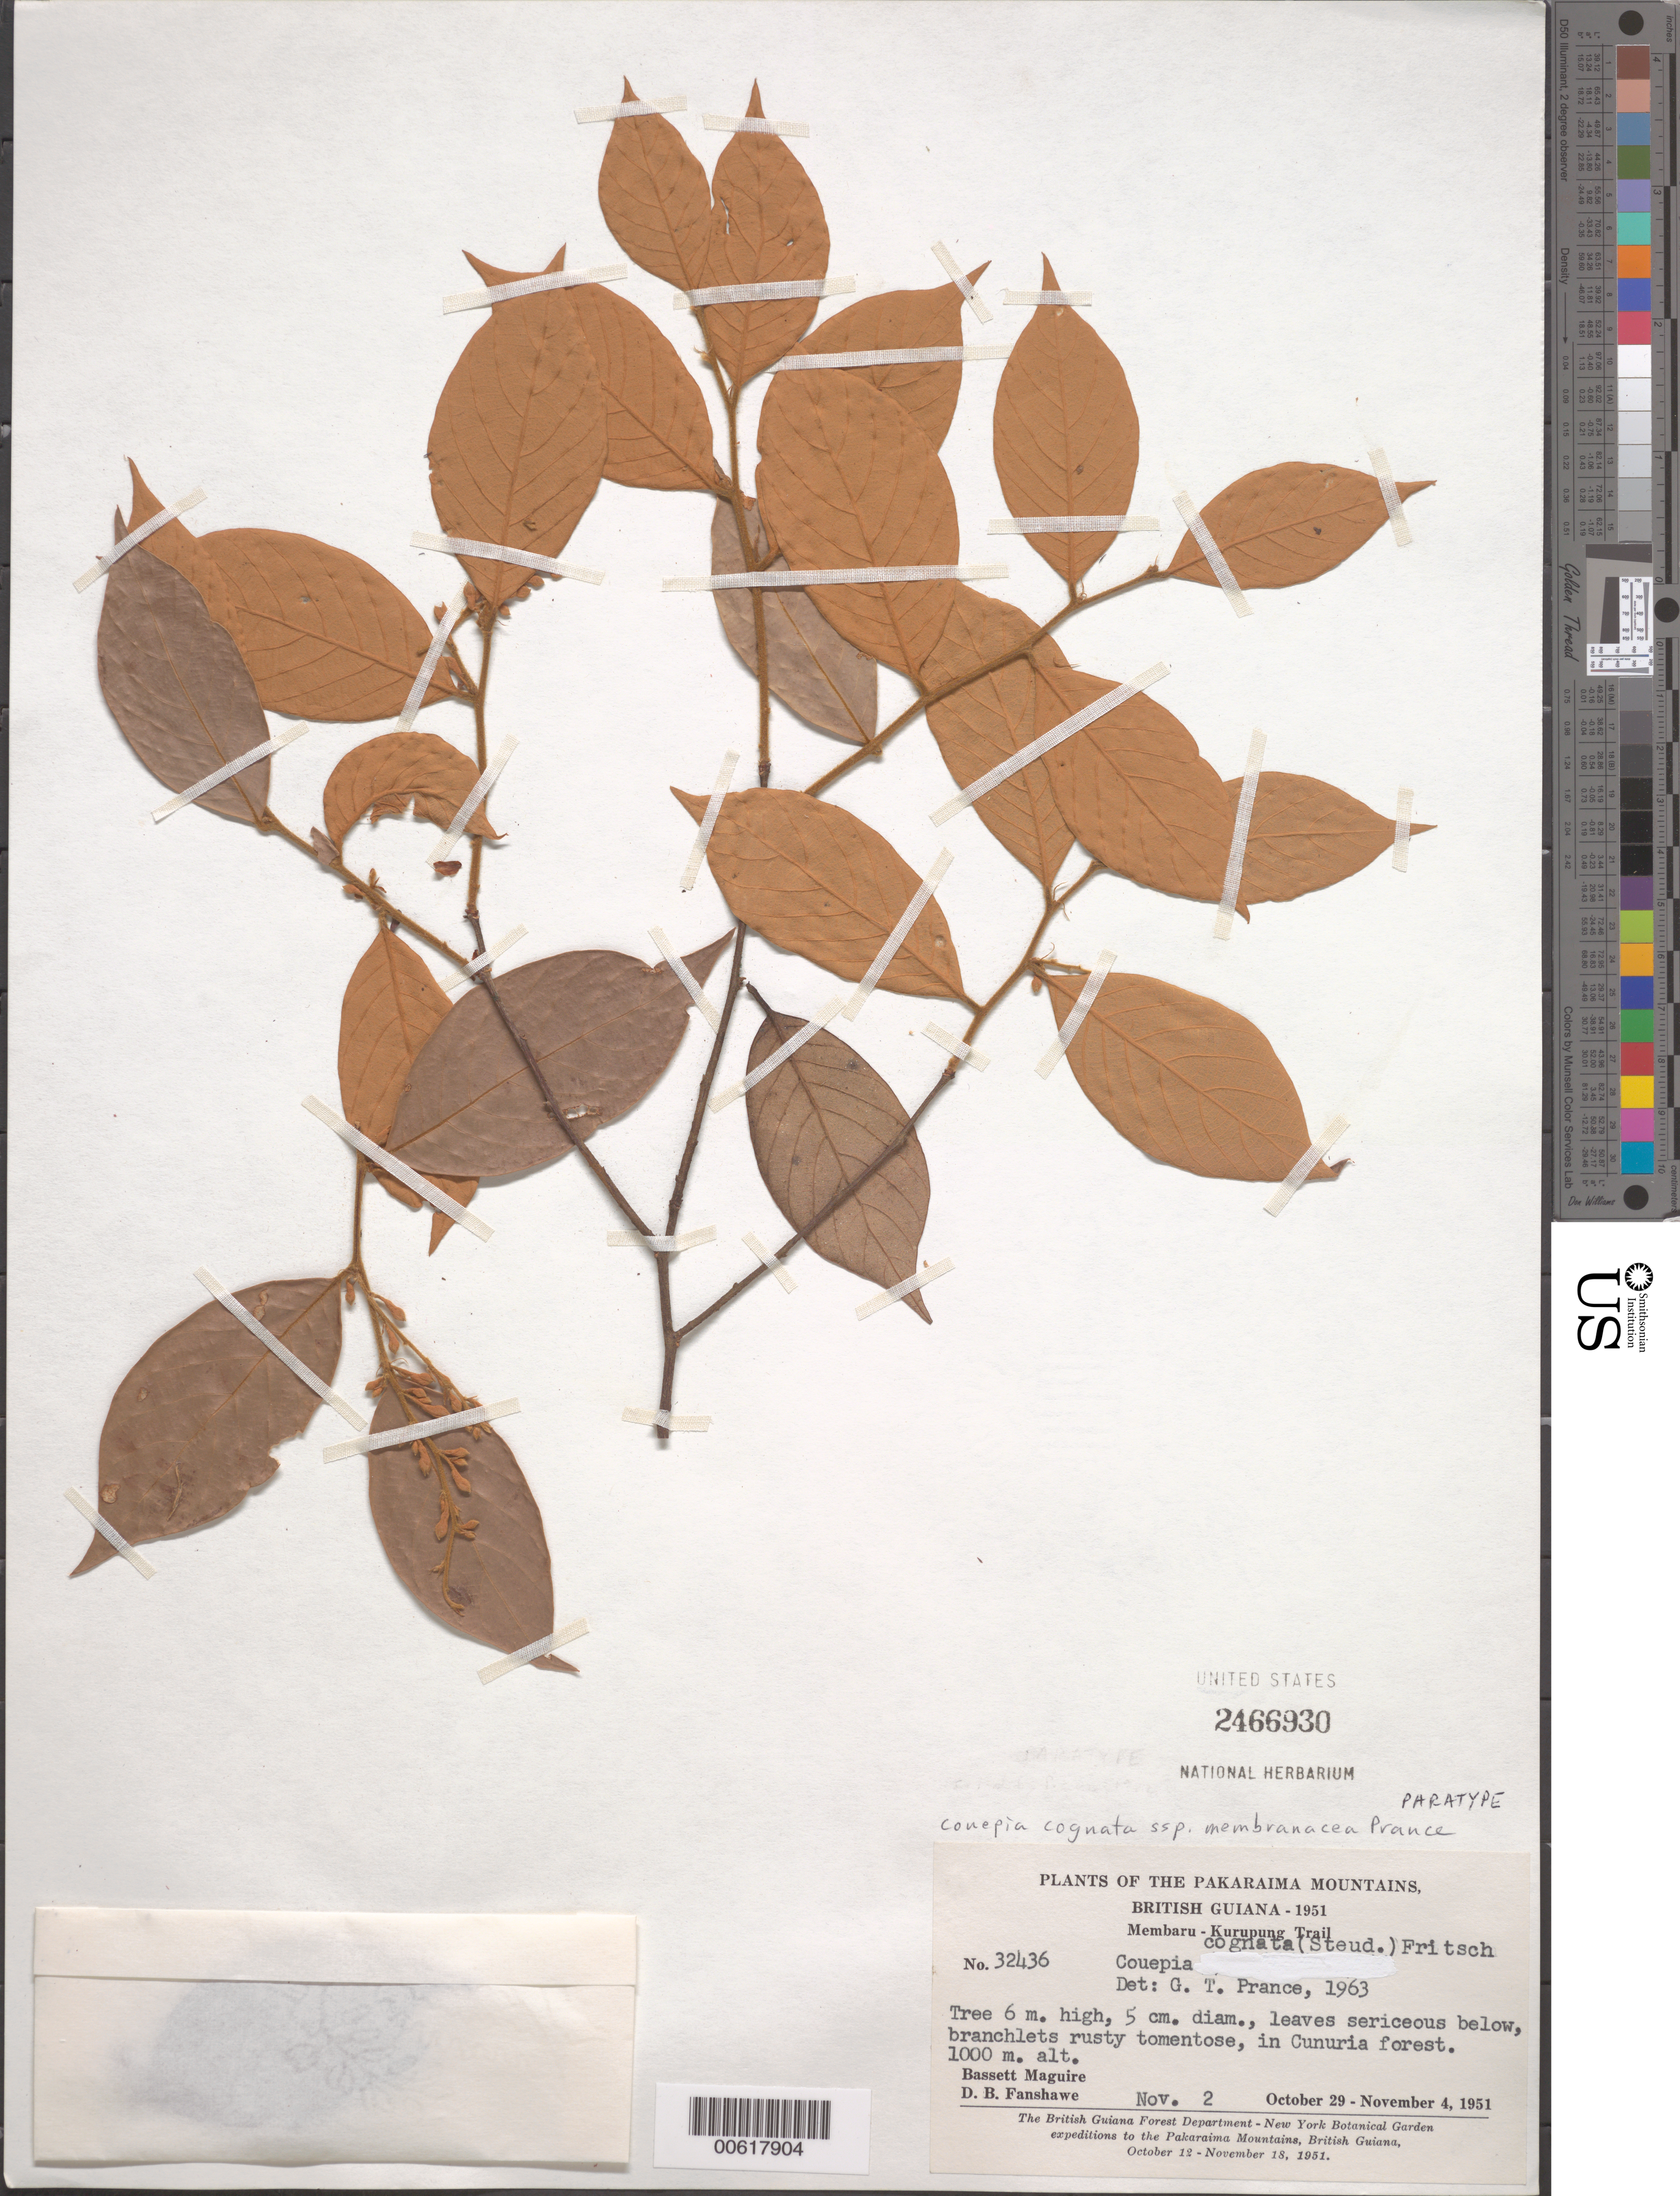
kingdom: Plantae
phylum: Tracheophyta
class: Magnoliopsida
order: Malpighiales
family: Chrysobalanaceae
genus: Gaulettia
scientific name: Gaulettia cognata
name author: (Steud.) Sothers & Prance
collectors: B. Maguire & D. B. Fanshawe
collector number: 32436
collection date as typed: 29-Oct-51 to 4-Nov-51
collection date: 1951-10-29/1951-11-04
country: Guyana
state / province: Cuyuni-Mazaruni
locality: Membaru-Kurupung Trail, Pakaraima Mts.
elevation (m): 1000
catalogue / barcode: US 2466930